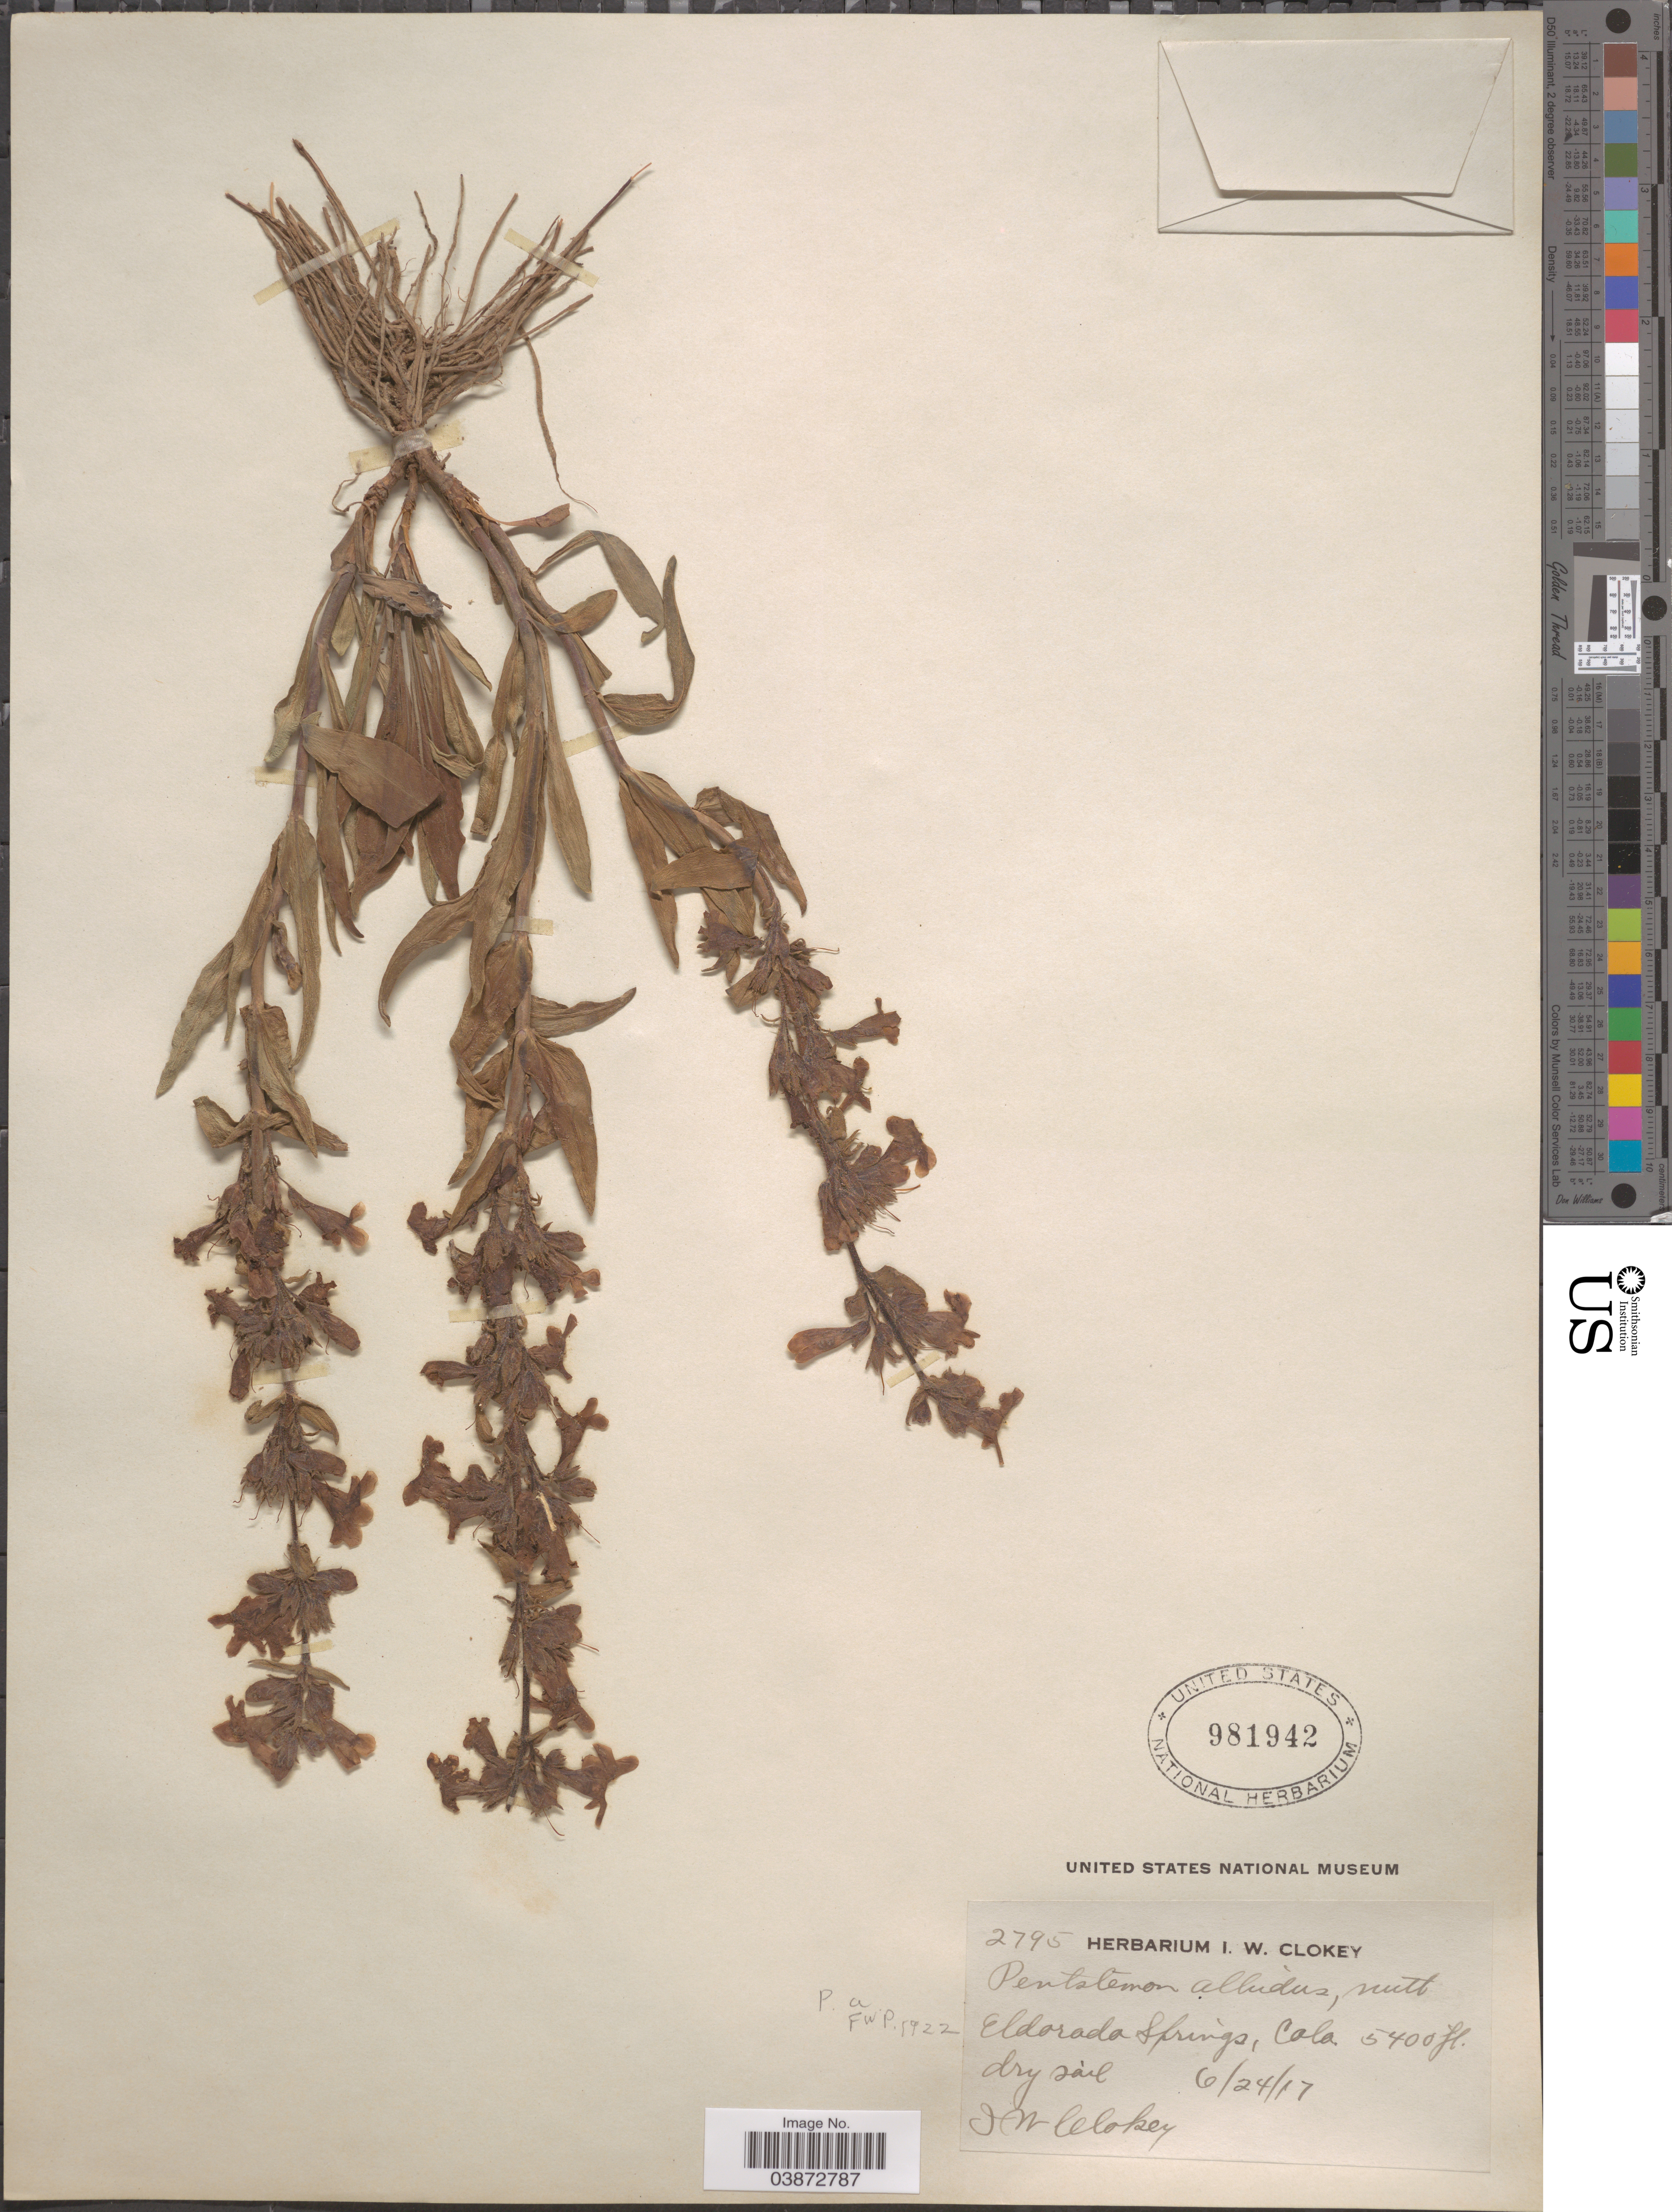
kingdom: Plantae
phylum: Tracheophyta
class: Magnoliopsida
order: Lamiales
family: Plantaginaceae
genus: Penstemon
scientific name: Penstemon albidus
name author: Nutt.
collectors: I. W. Clokey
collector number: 2795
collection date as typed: Transcribed d/m/y: 24/6/17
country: United States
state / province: Colorado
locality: El Dorado Springs.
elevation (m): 1646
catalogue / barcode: US 981942